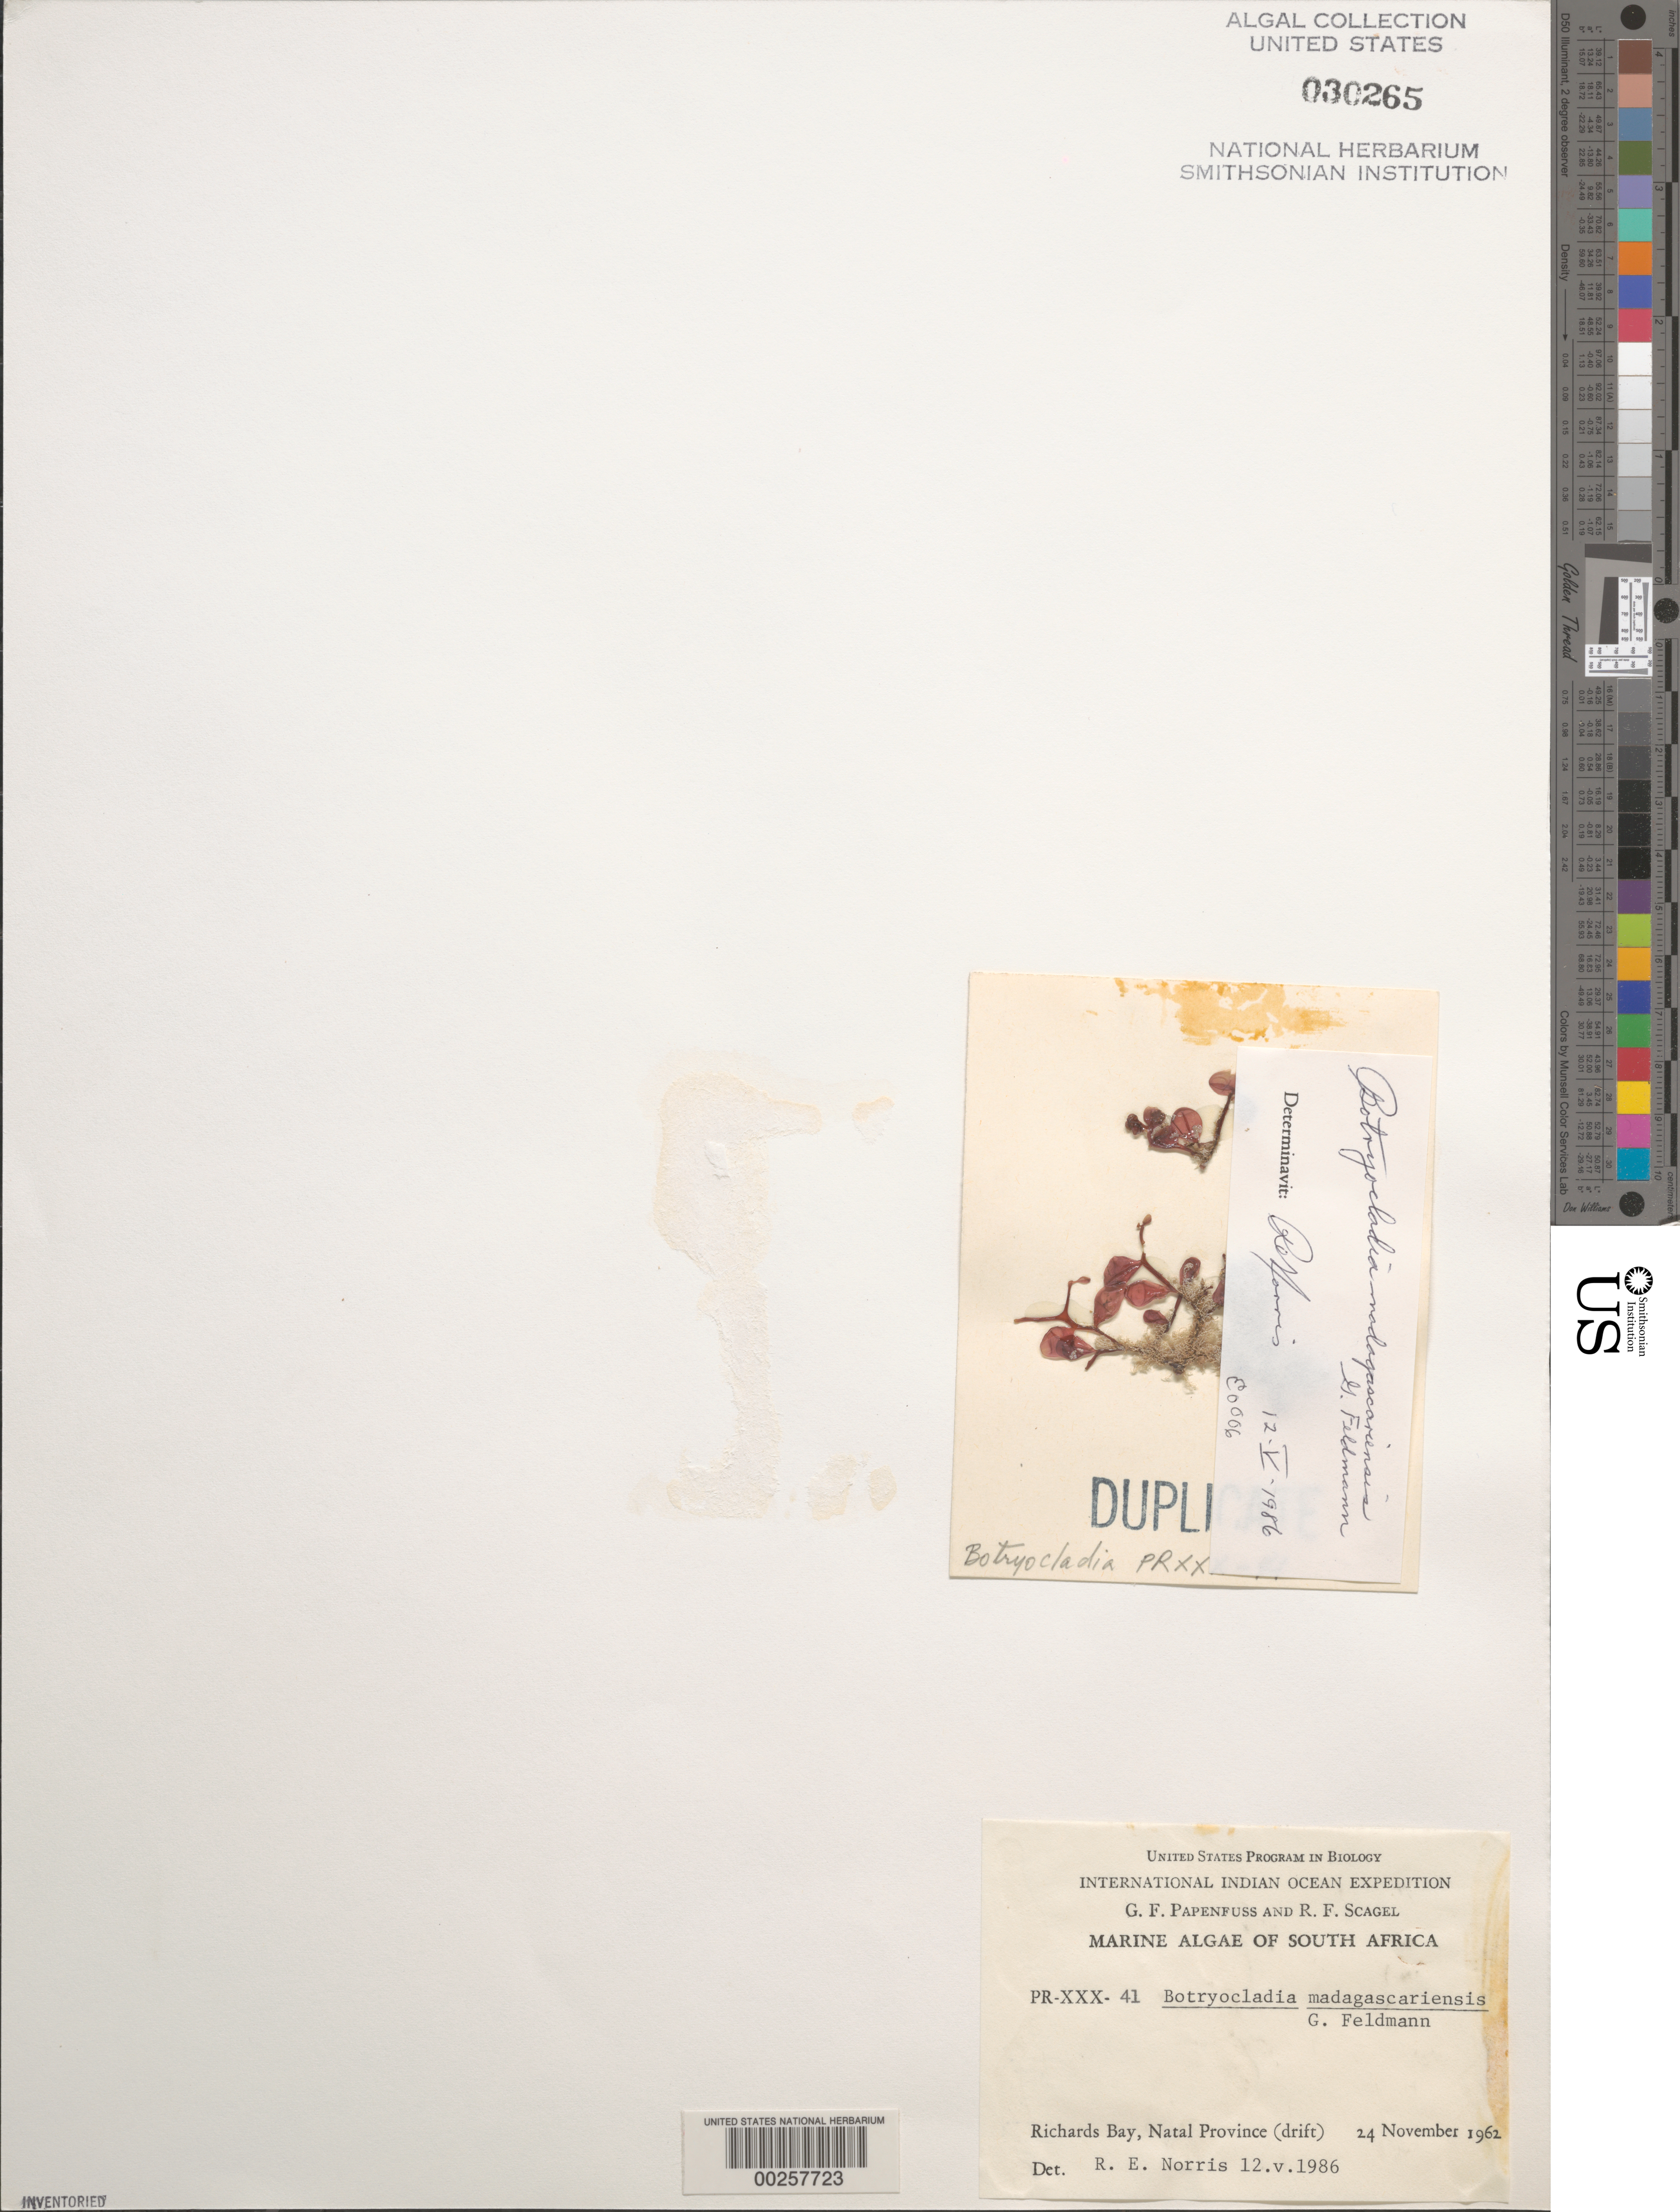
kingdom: Plantae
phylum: Rhodophyta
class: Florideophyceae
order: Rhodymeniales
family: Rhodymeniaceae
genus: Botryocladia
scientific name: Botryocladia madagascariensis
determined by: Norris, R. E.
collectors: G. Papenfuss & R. F. Scagel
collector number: PR-XXX-41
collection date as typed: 24 Nov 1962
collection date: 1962-11-24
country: South Africa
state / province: KwaZulu-Natal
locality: Richards Bay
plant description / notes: International Indian Ocean Expedition, 1962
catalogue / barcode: US 30265